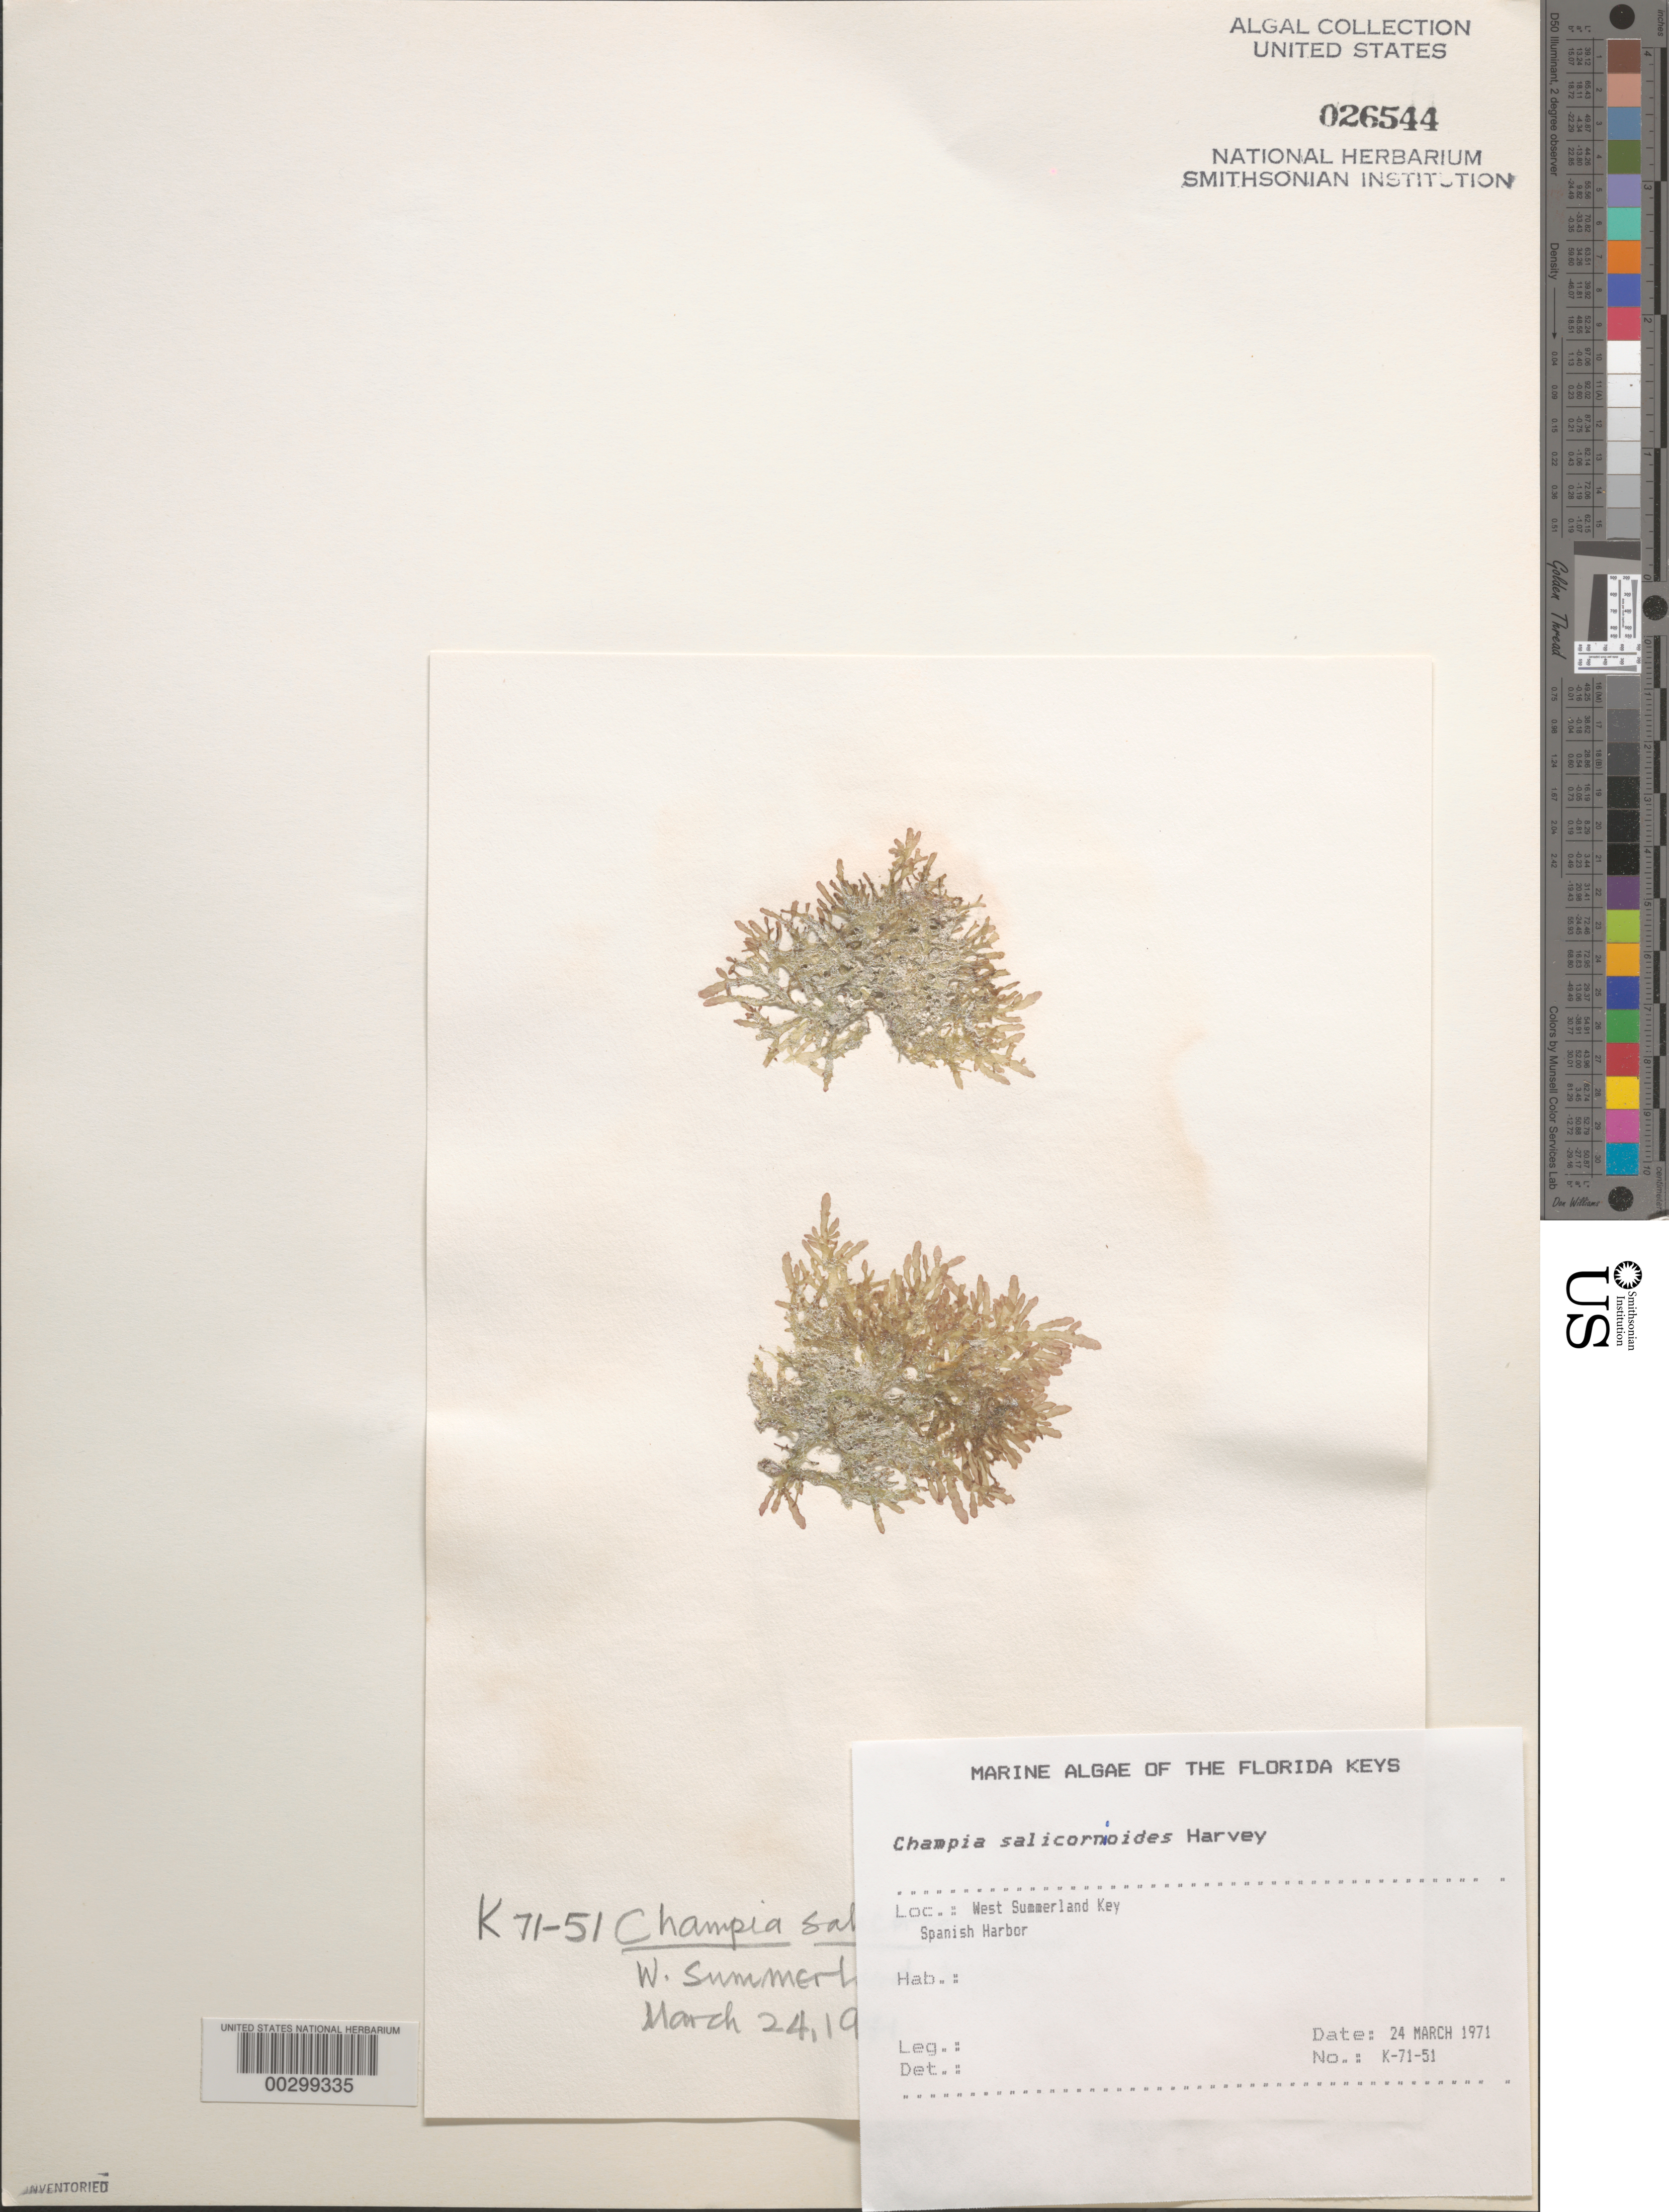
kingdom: Plantae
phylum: Rhodophyta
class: Florideophyceae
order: Rhodymeniales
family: Champiaceae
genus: Champia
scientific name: Champia salicornioides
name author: Harv.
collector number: K-71-51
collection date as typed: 24 Mar 1971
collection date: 1971-03-24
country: United States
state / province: Florida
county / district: Monroe County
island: West Summerland Key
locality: Spanish Harbor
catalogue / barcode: US 26544